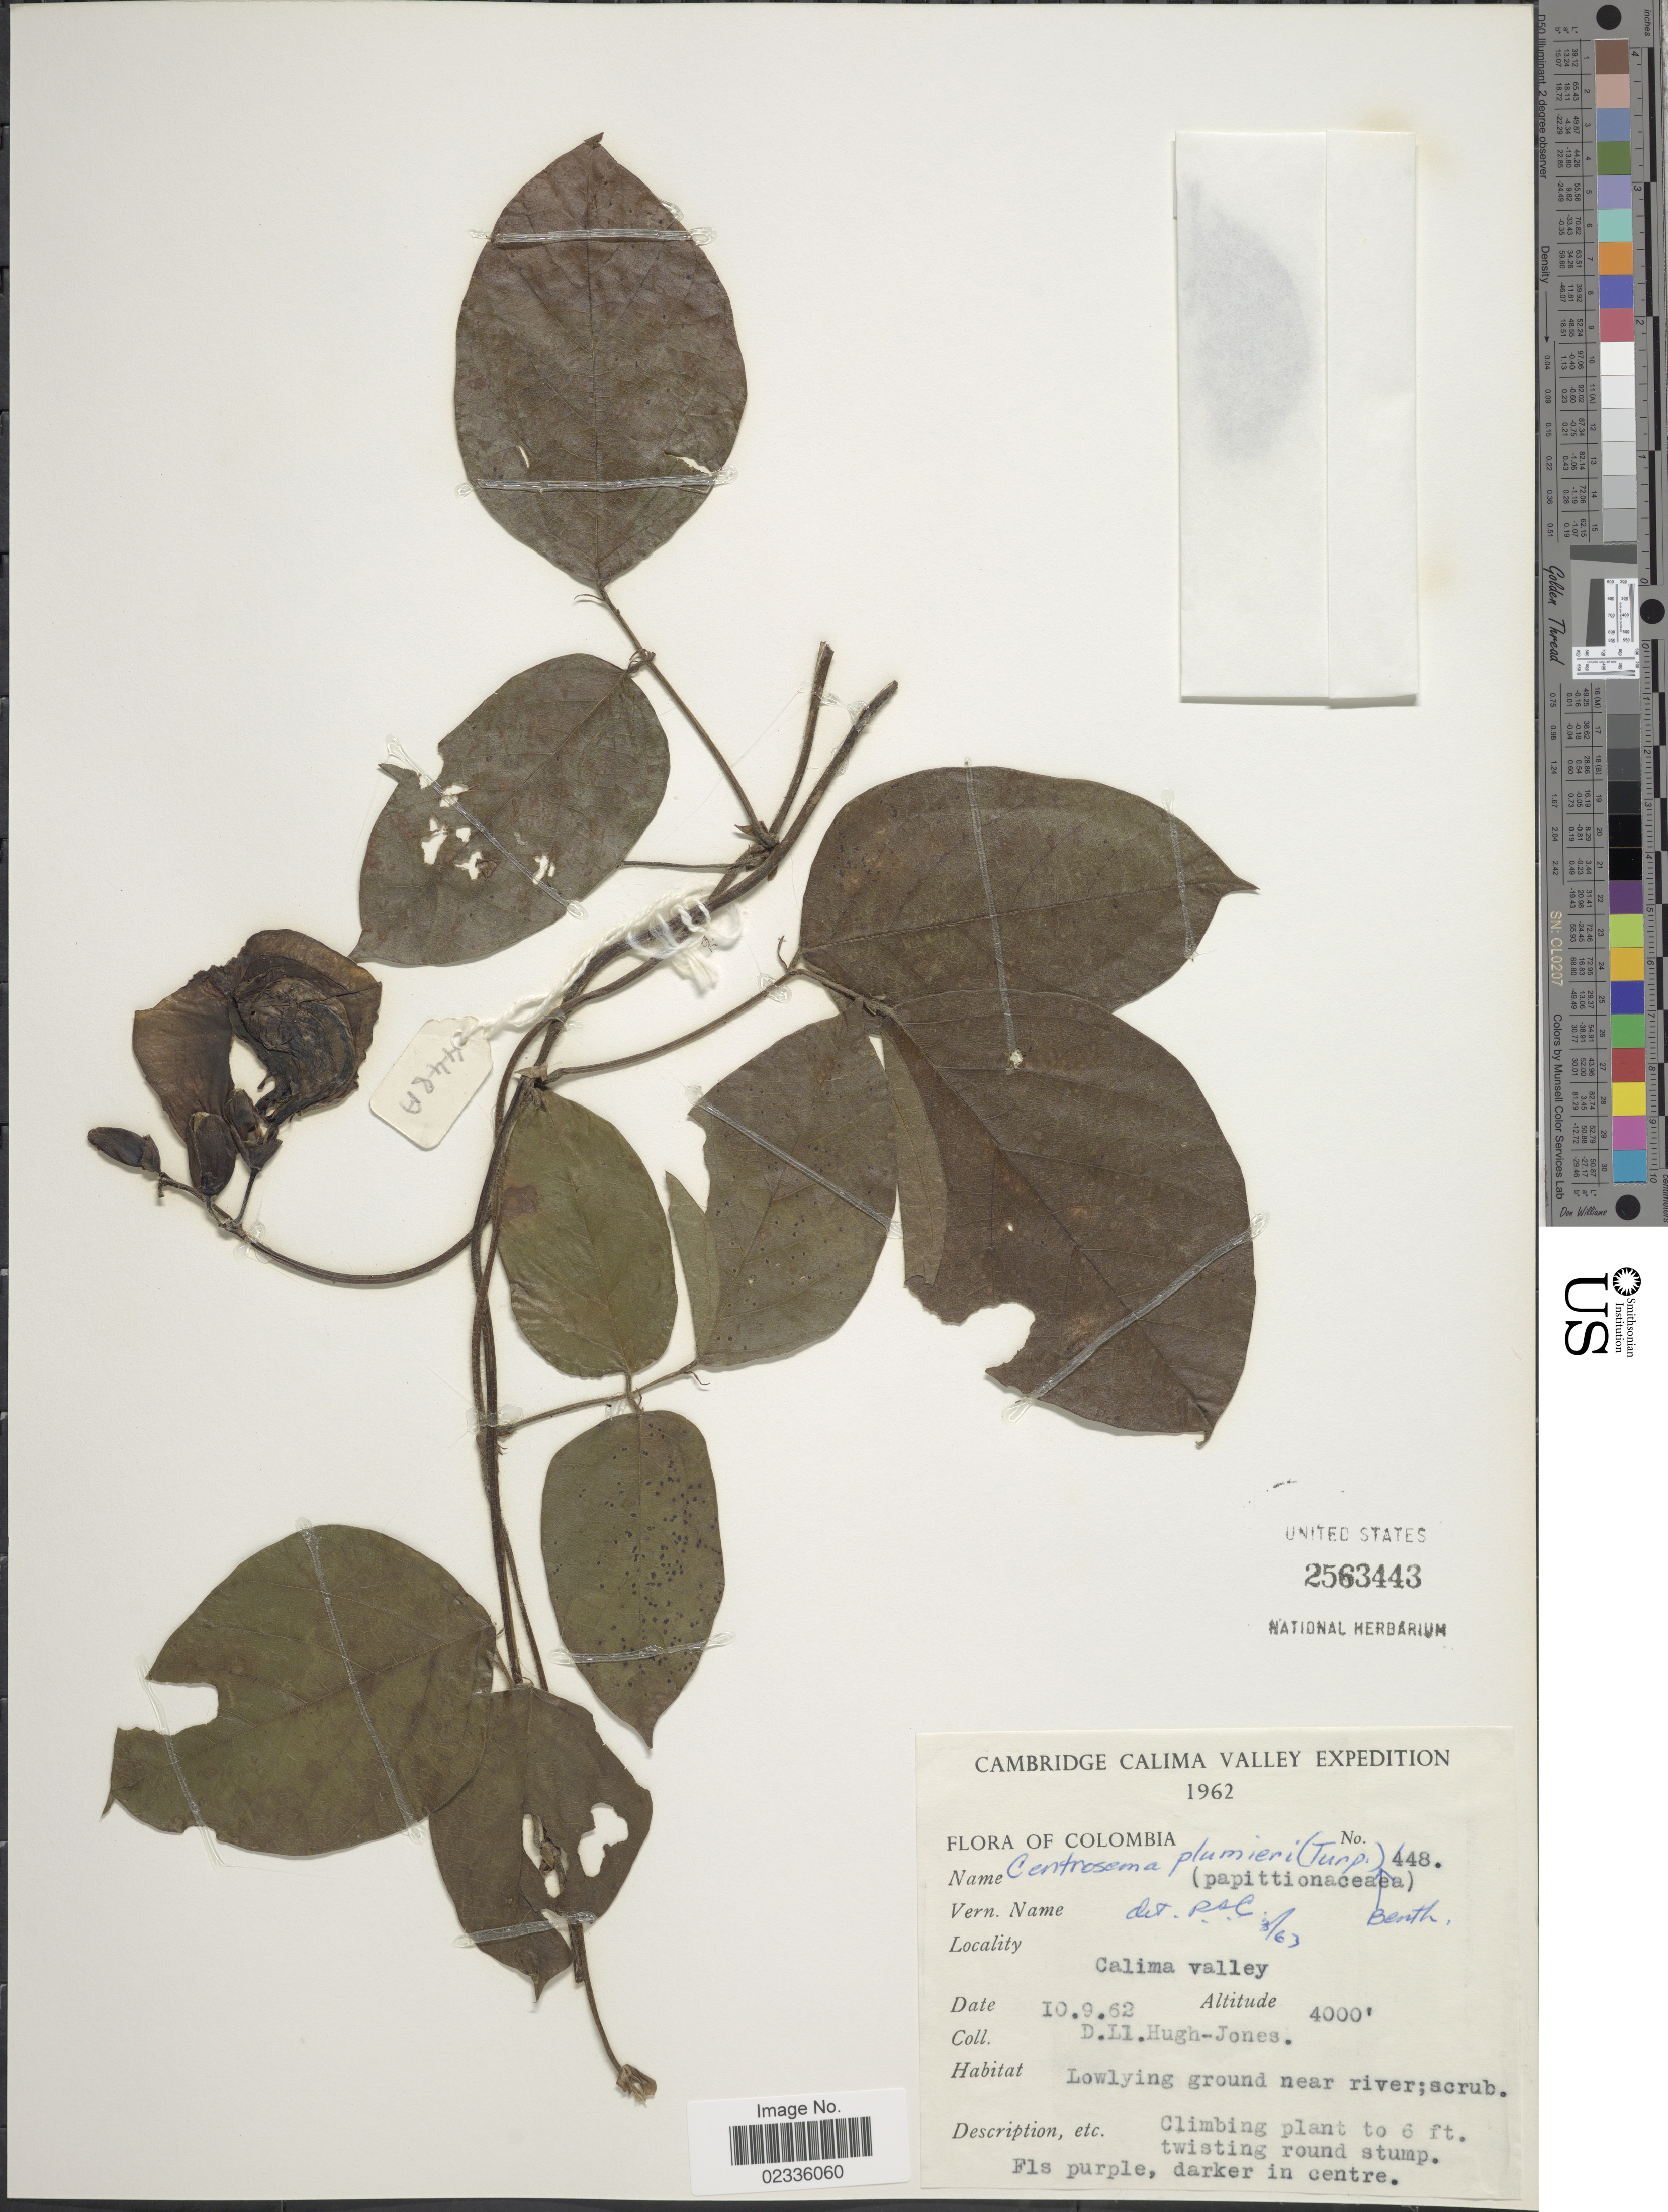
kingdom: Plantae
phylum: Tracheophyta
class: Magnoliopsida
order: Fabales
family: Fabaceae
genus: Centrosema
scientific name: Centrosema plumieri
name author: (Turpin ex Pers.) Benth.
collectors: D. Hugh-Jones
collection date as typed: Transcribed d/m/y: 10/9/62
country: Colombia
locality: Colombia. Calima Valley,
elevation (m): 1219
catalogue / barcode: US 2563443